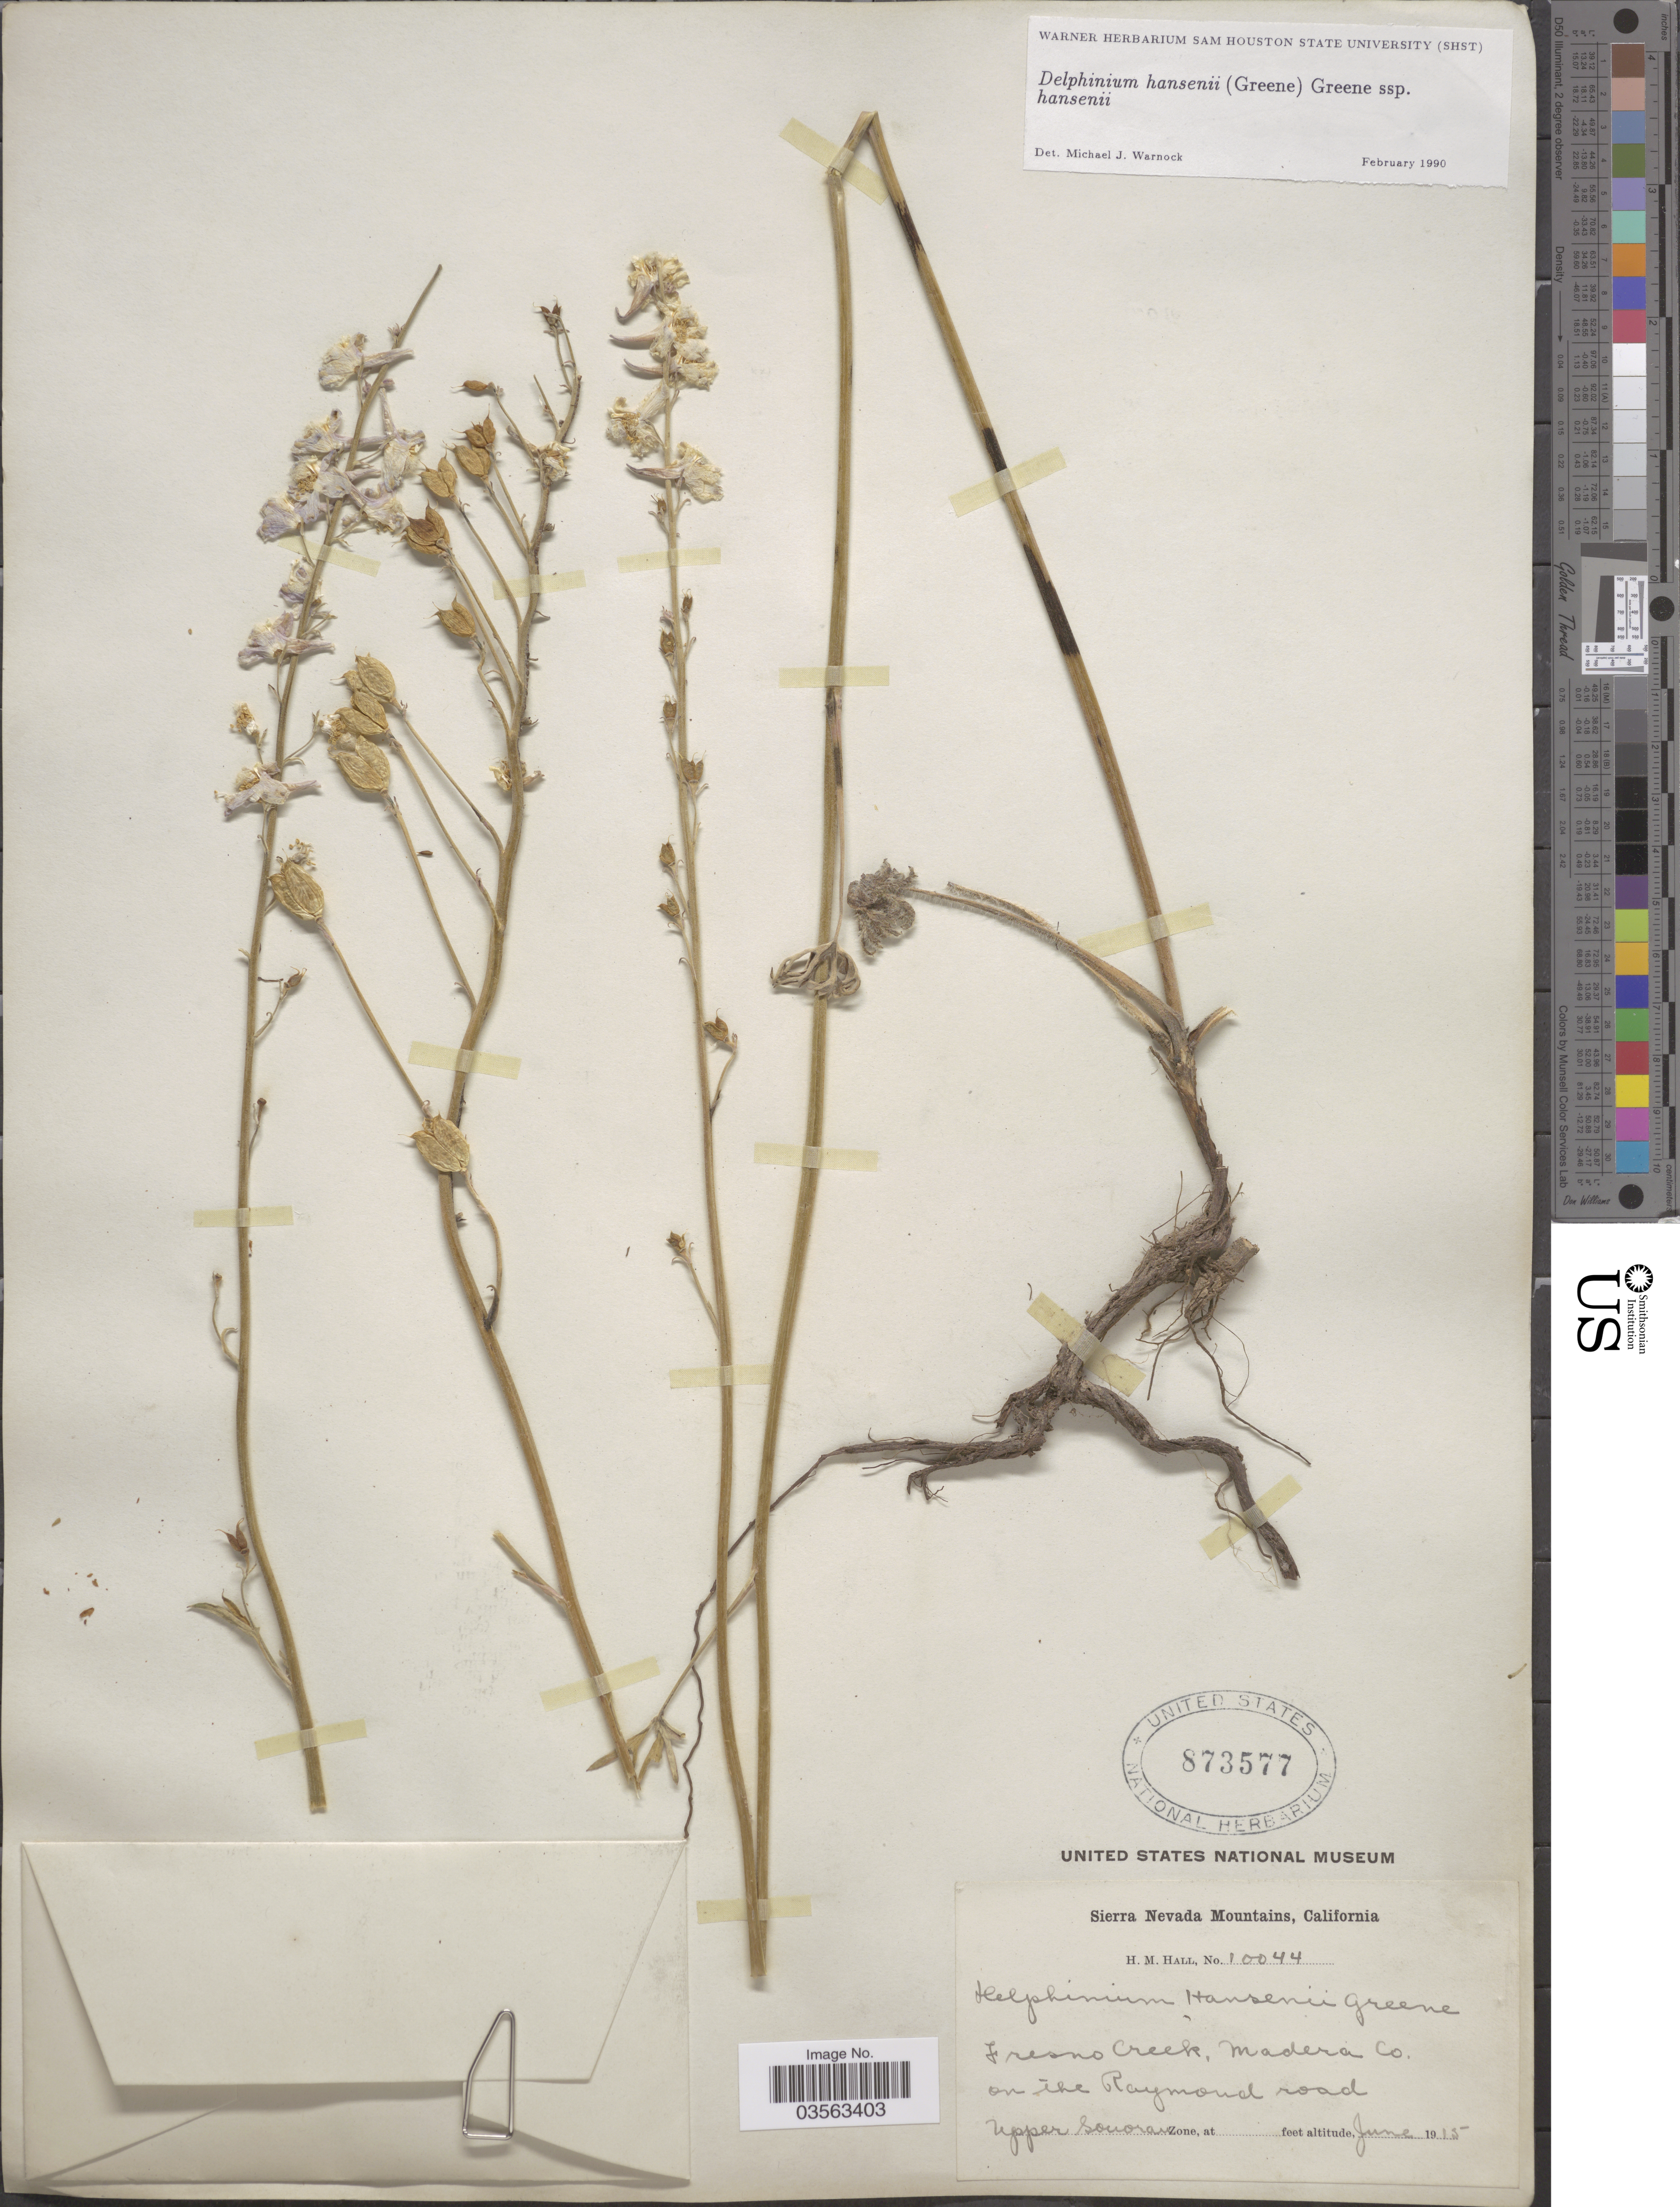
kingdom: Plantae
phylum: Tracheophyta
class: Magnoliopsida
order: Ranunculales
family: Ranunculaceae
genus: Delphinium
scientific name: Delphinium hansenii subsp. hansenii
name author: (Greene) Greene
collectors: H. M. Hall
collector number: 10044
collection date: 1915-06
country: United States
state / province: California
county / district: Madera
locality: Sierra Nevada Mountains. Fresno Creek, Madera Co. on the Raymond road. Upper Sonoran Zone.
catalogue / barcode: US 873577